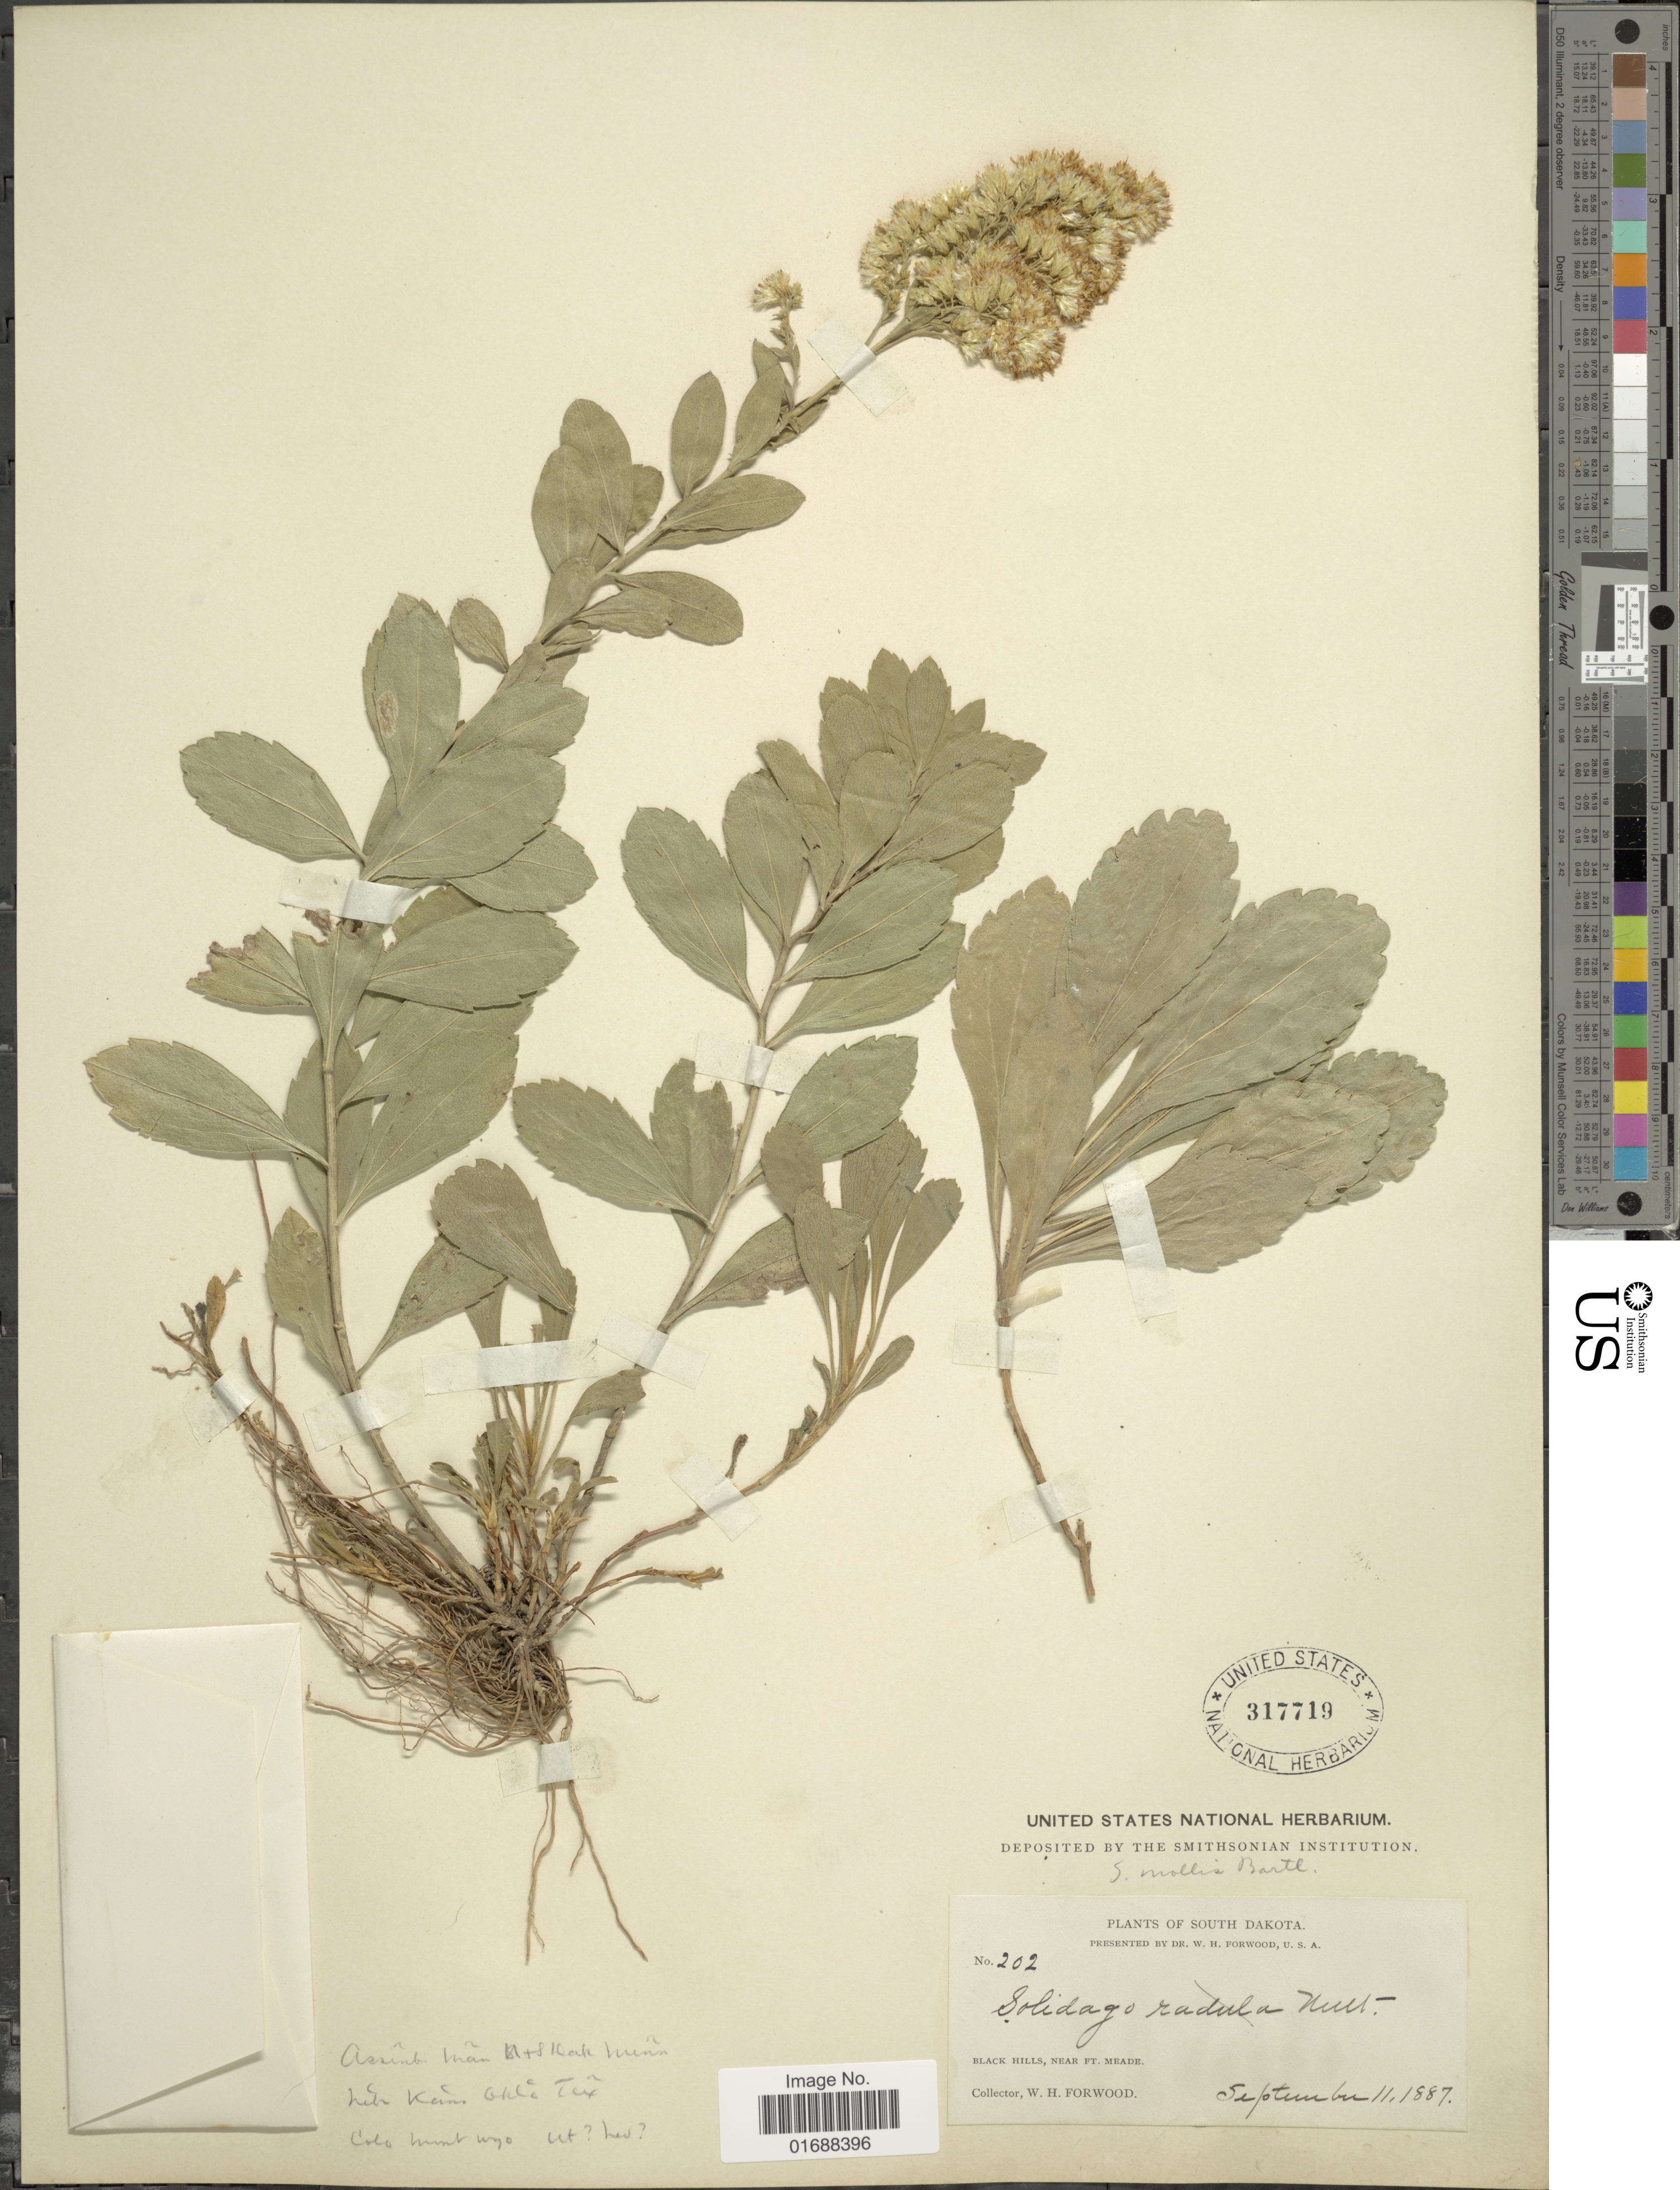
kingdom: Plantae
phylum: Tracheophyta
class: Magnoliopsida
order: Asterales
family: Asteraceae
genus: Solidago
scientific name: Solidago mollis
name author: Bartl.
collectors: W. Forwood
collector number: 202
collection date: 1887-09-11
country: United States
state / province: South Dakota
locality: Black Hills, Near Ft. Meade.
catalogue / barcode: US 317719